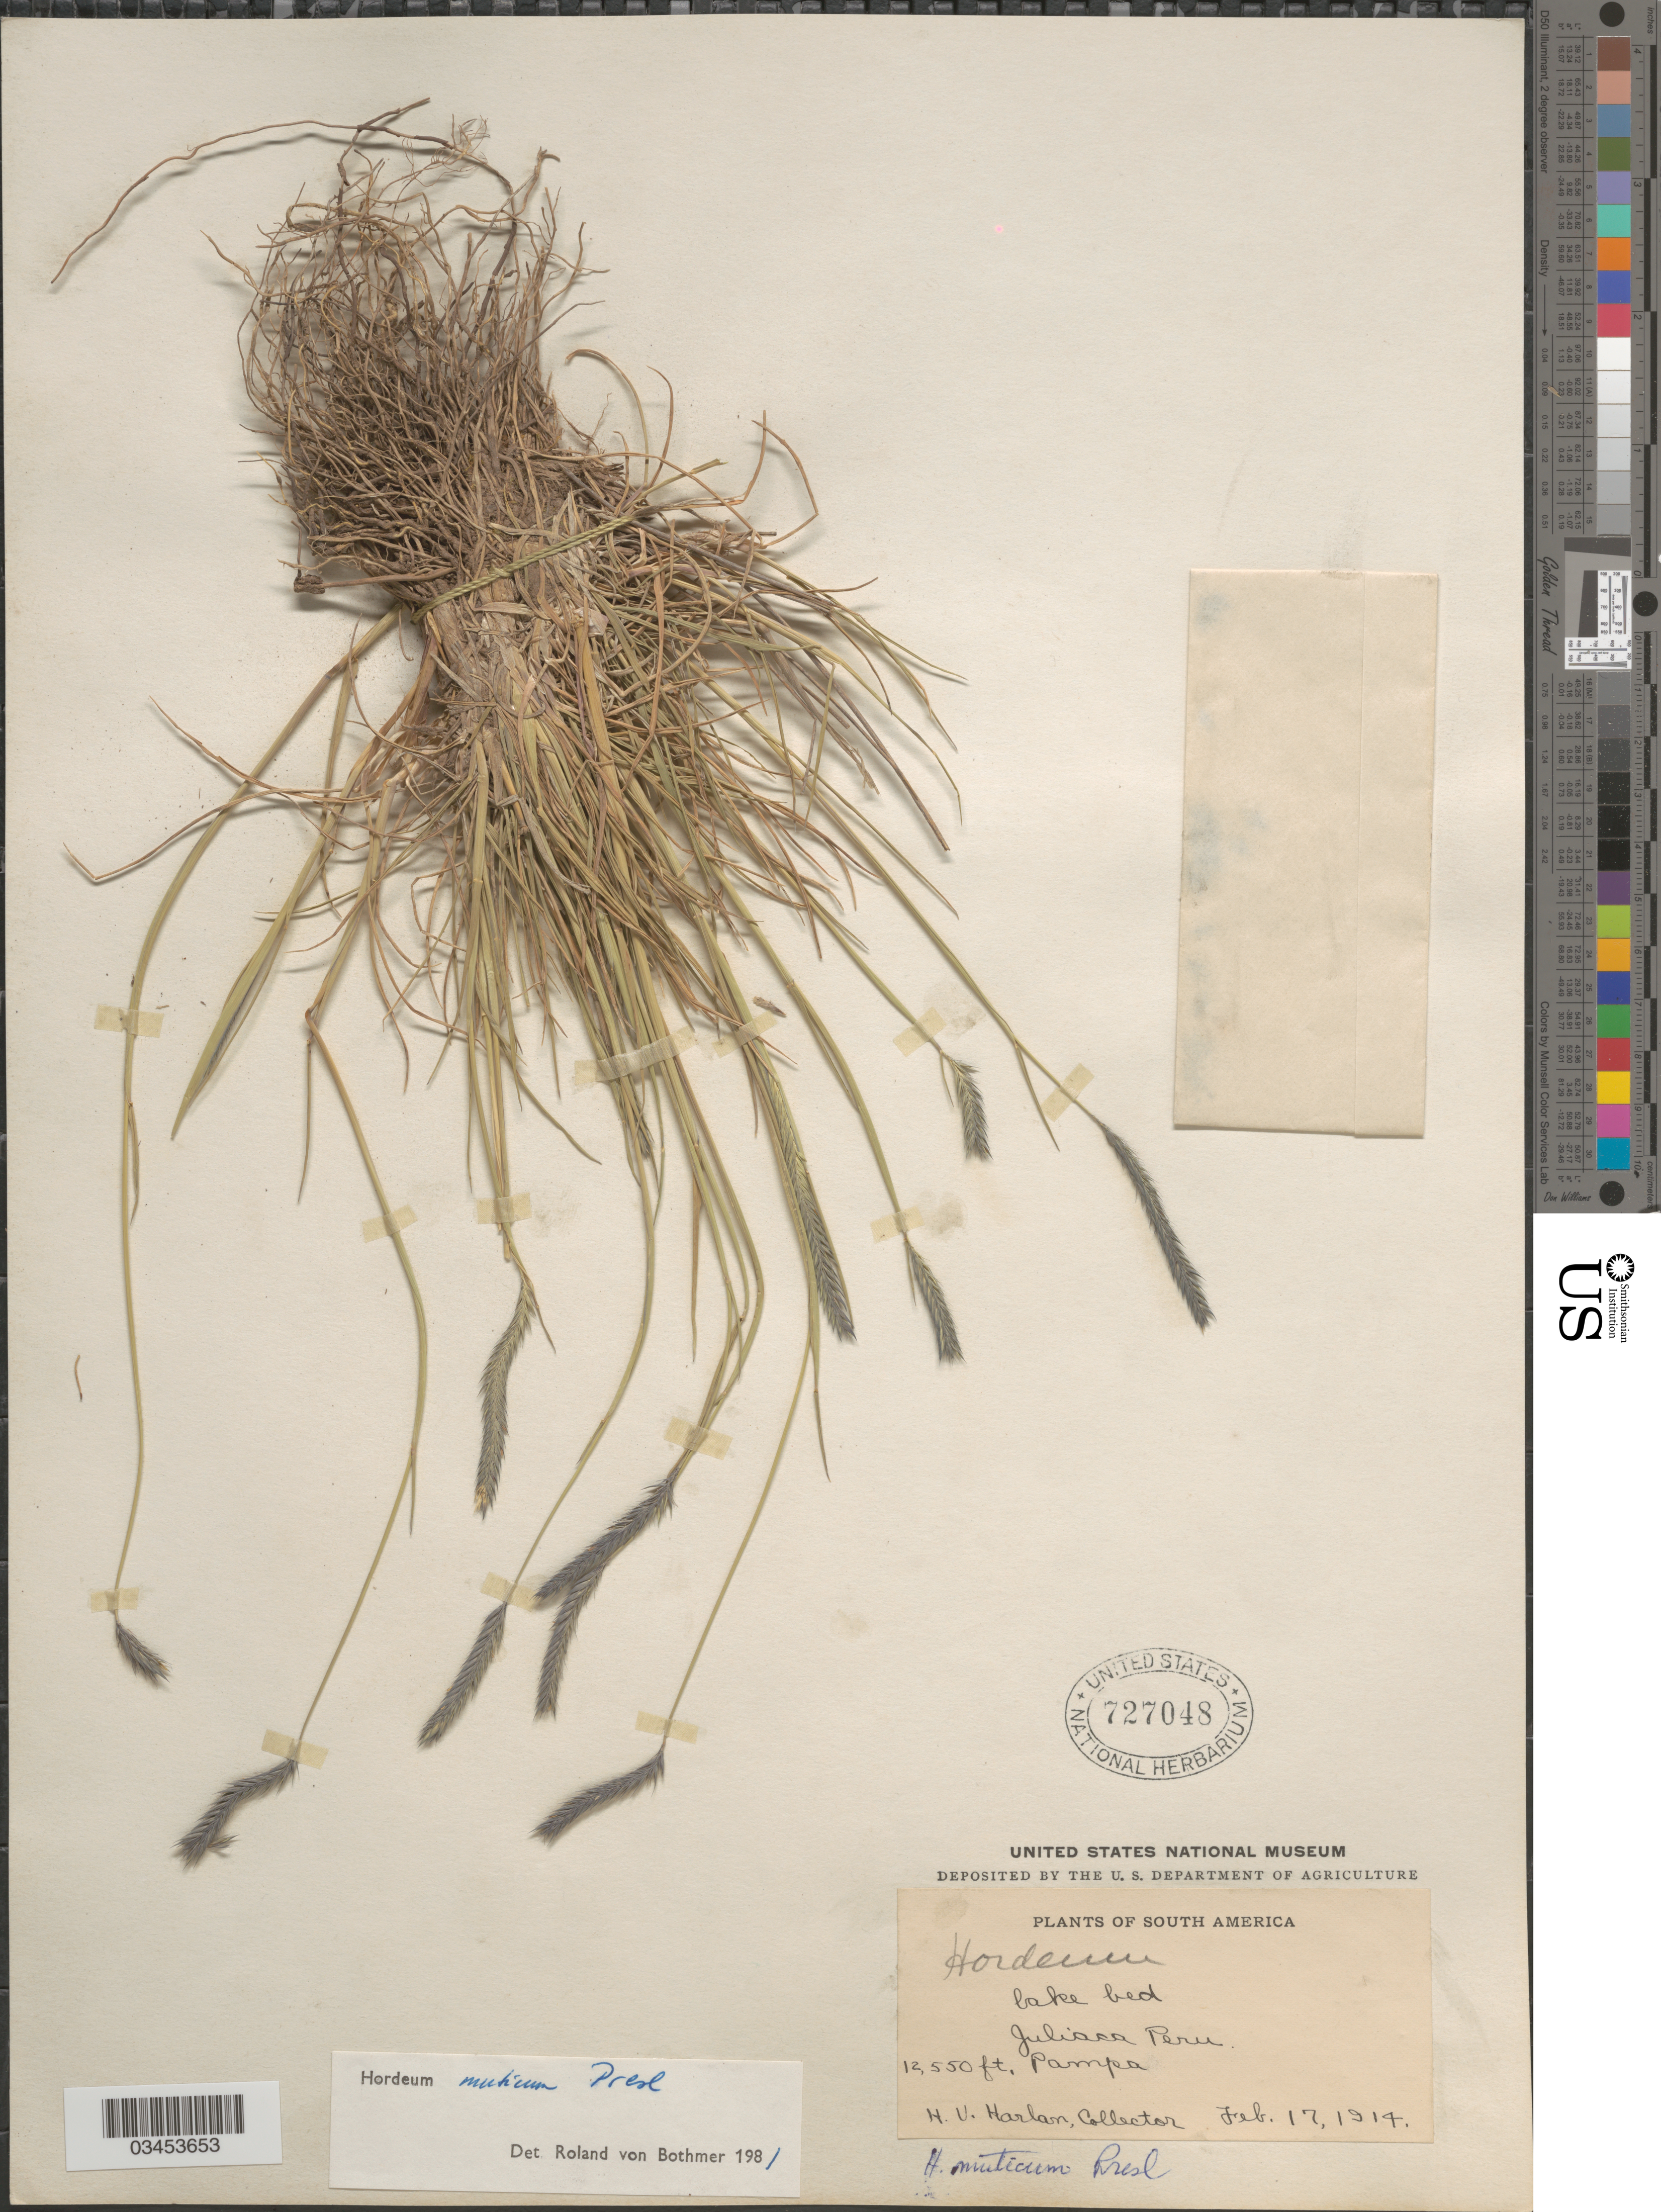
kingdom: Plantae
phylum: Tracheophyta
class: Liliopsida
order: Poales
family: Poaceae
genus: Hordeum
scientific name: Hordeum muticum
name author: J. Presl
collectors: H. Harlan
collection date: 1914-02-17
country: Peru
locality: Juliaca. Pampa.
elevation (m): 3825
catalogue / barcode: US 727048